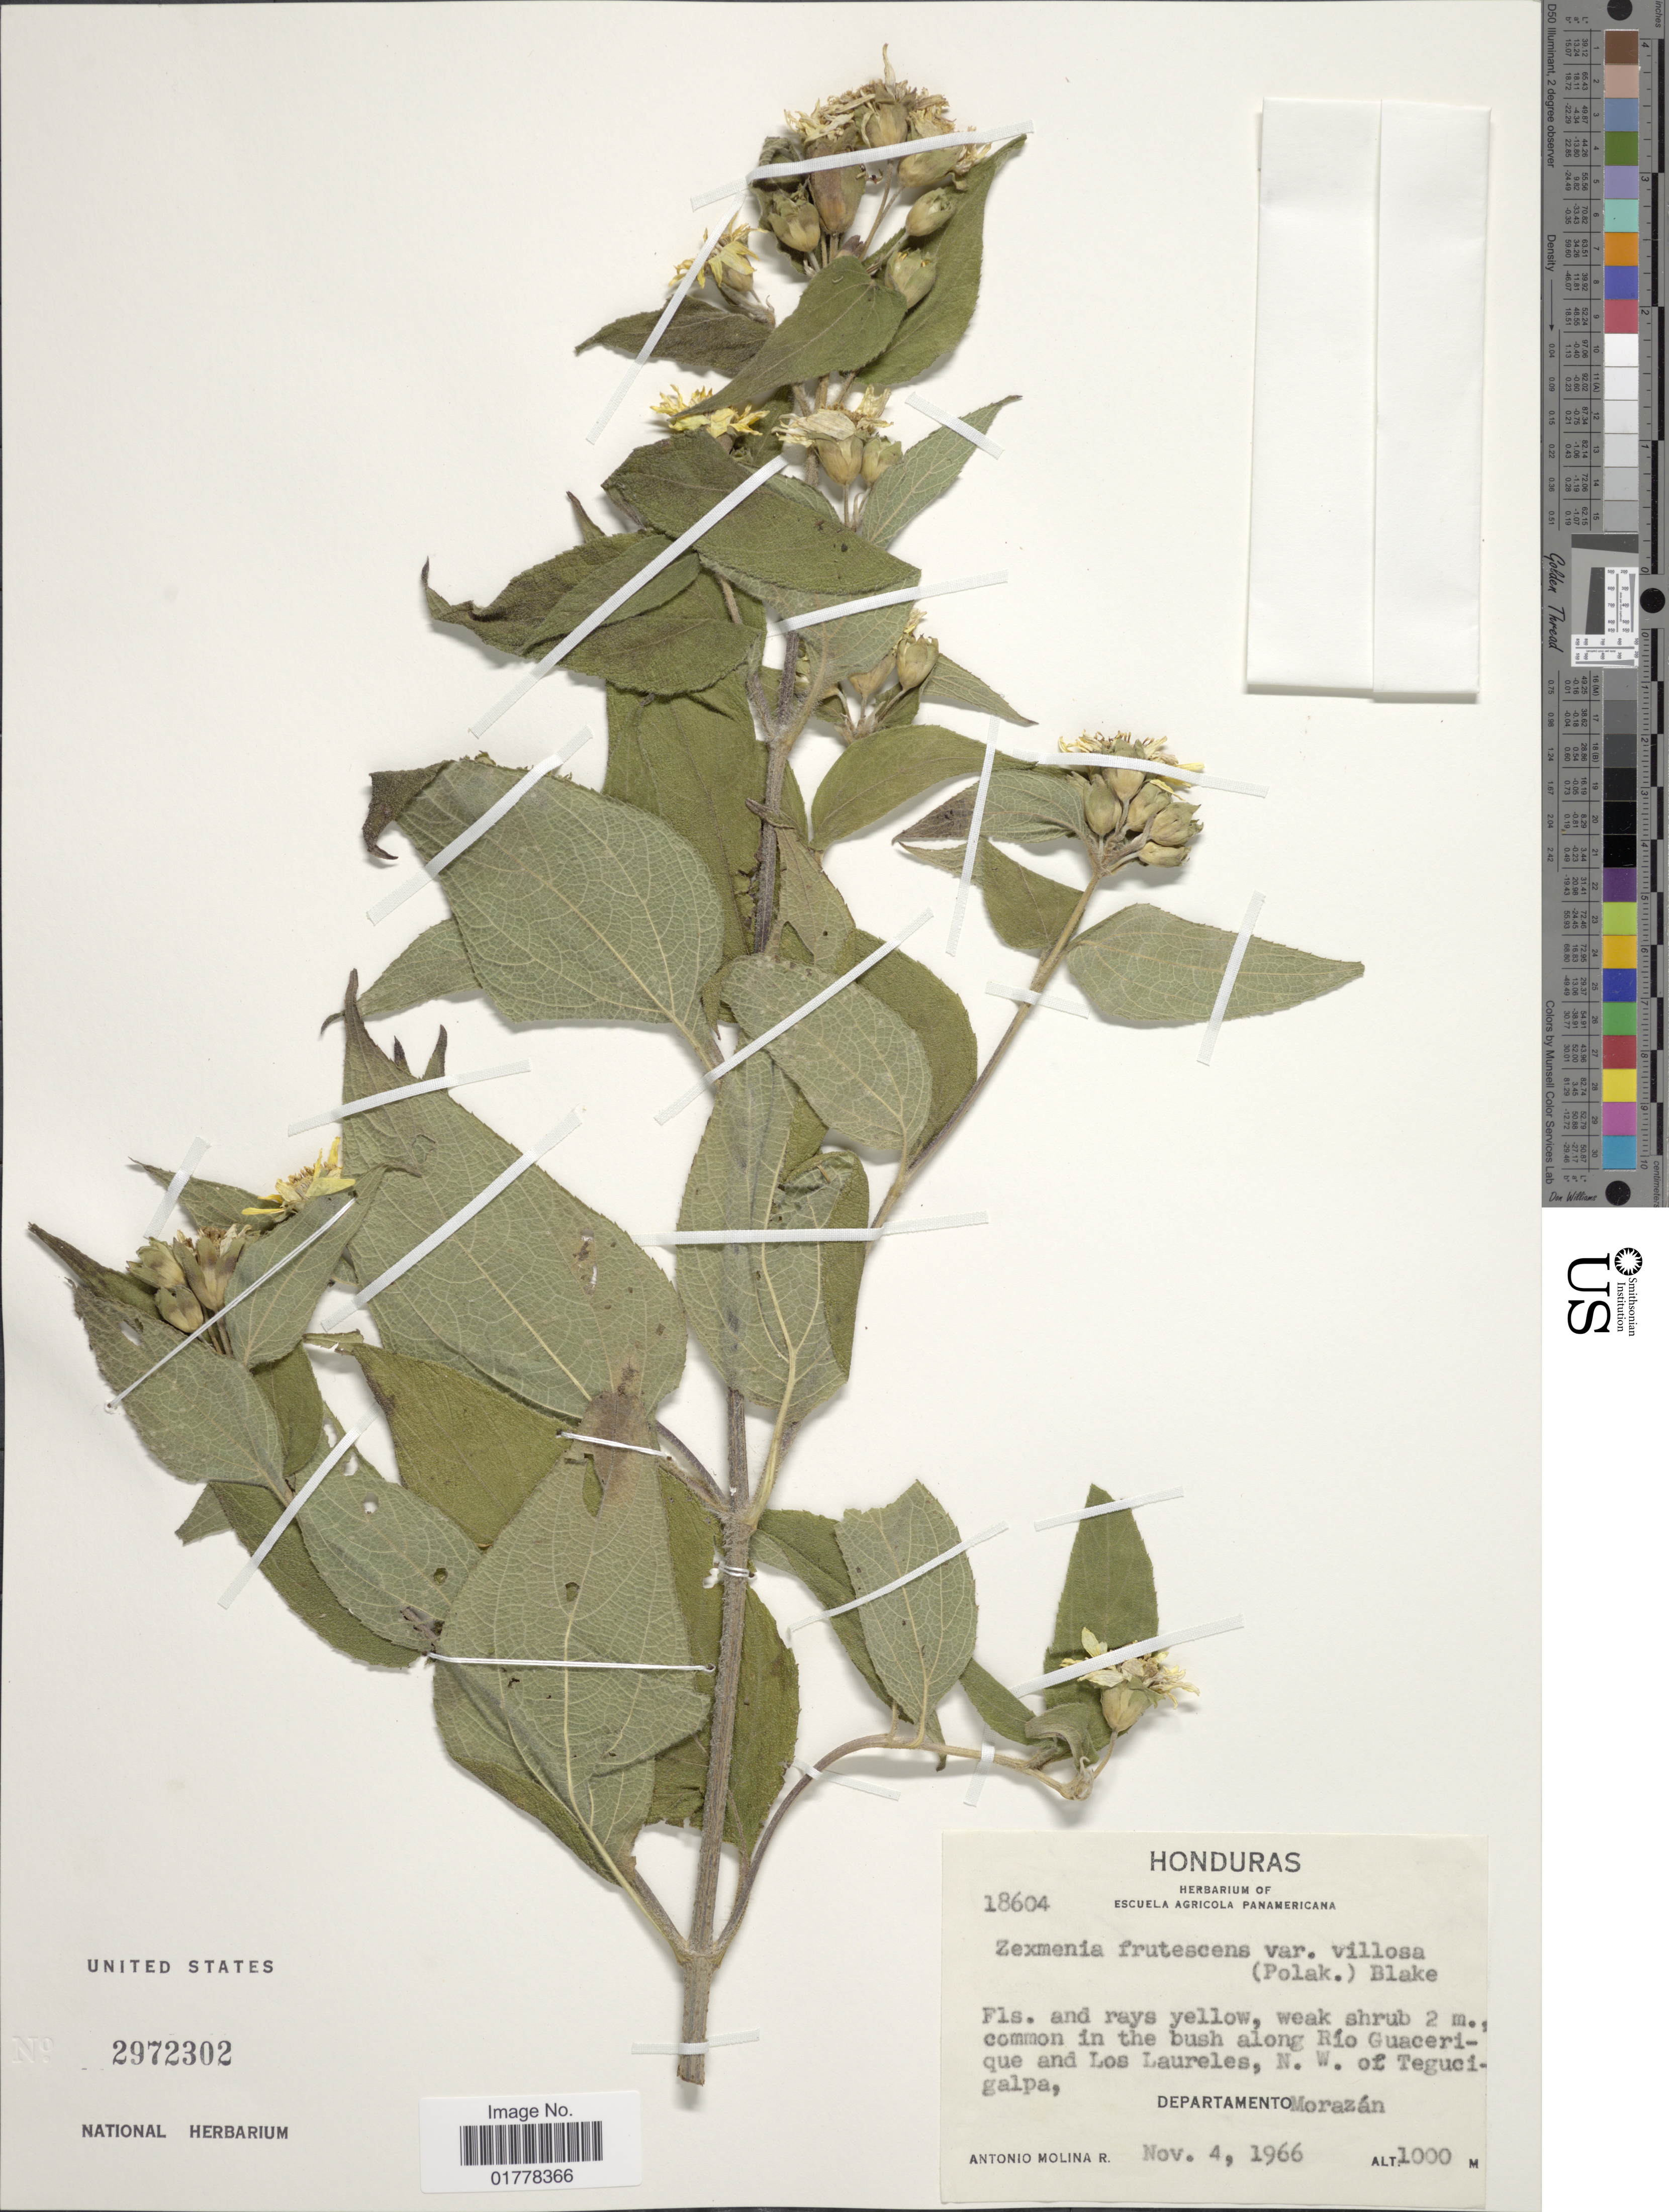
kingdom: Plantae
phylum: Tracheophyta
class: Magnoliopsida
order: Asterales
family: Asteraceae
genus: Lasianthaea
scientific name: Lasianthaea fruticosa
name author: (L.) K.M. Becker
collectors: A. Molina R.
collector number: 18604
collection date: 1966-11-04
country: Honduras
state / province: Fco. Morazán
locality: Common in the bush along Río Guacerique and Los Laureles, N.W. of Tegucigalpa, Departamento Morazán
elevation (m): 1000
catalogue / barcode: US 2972302